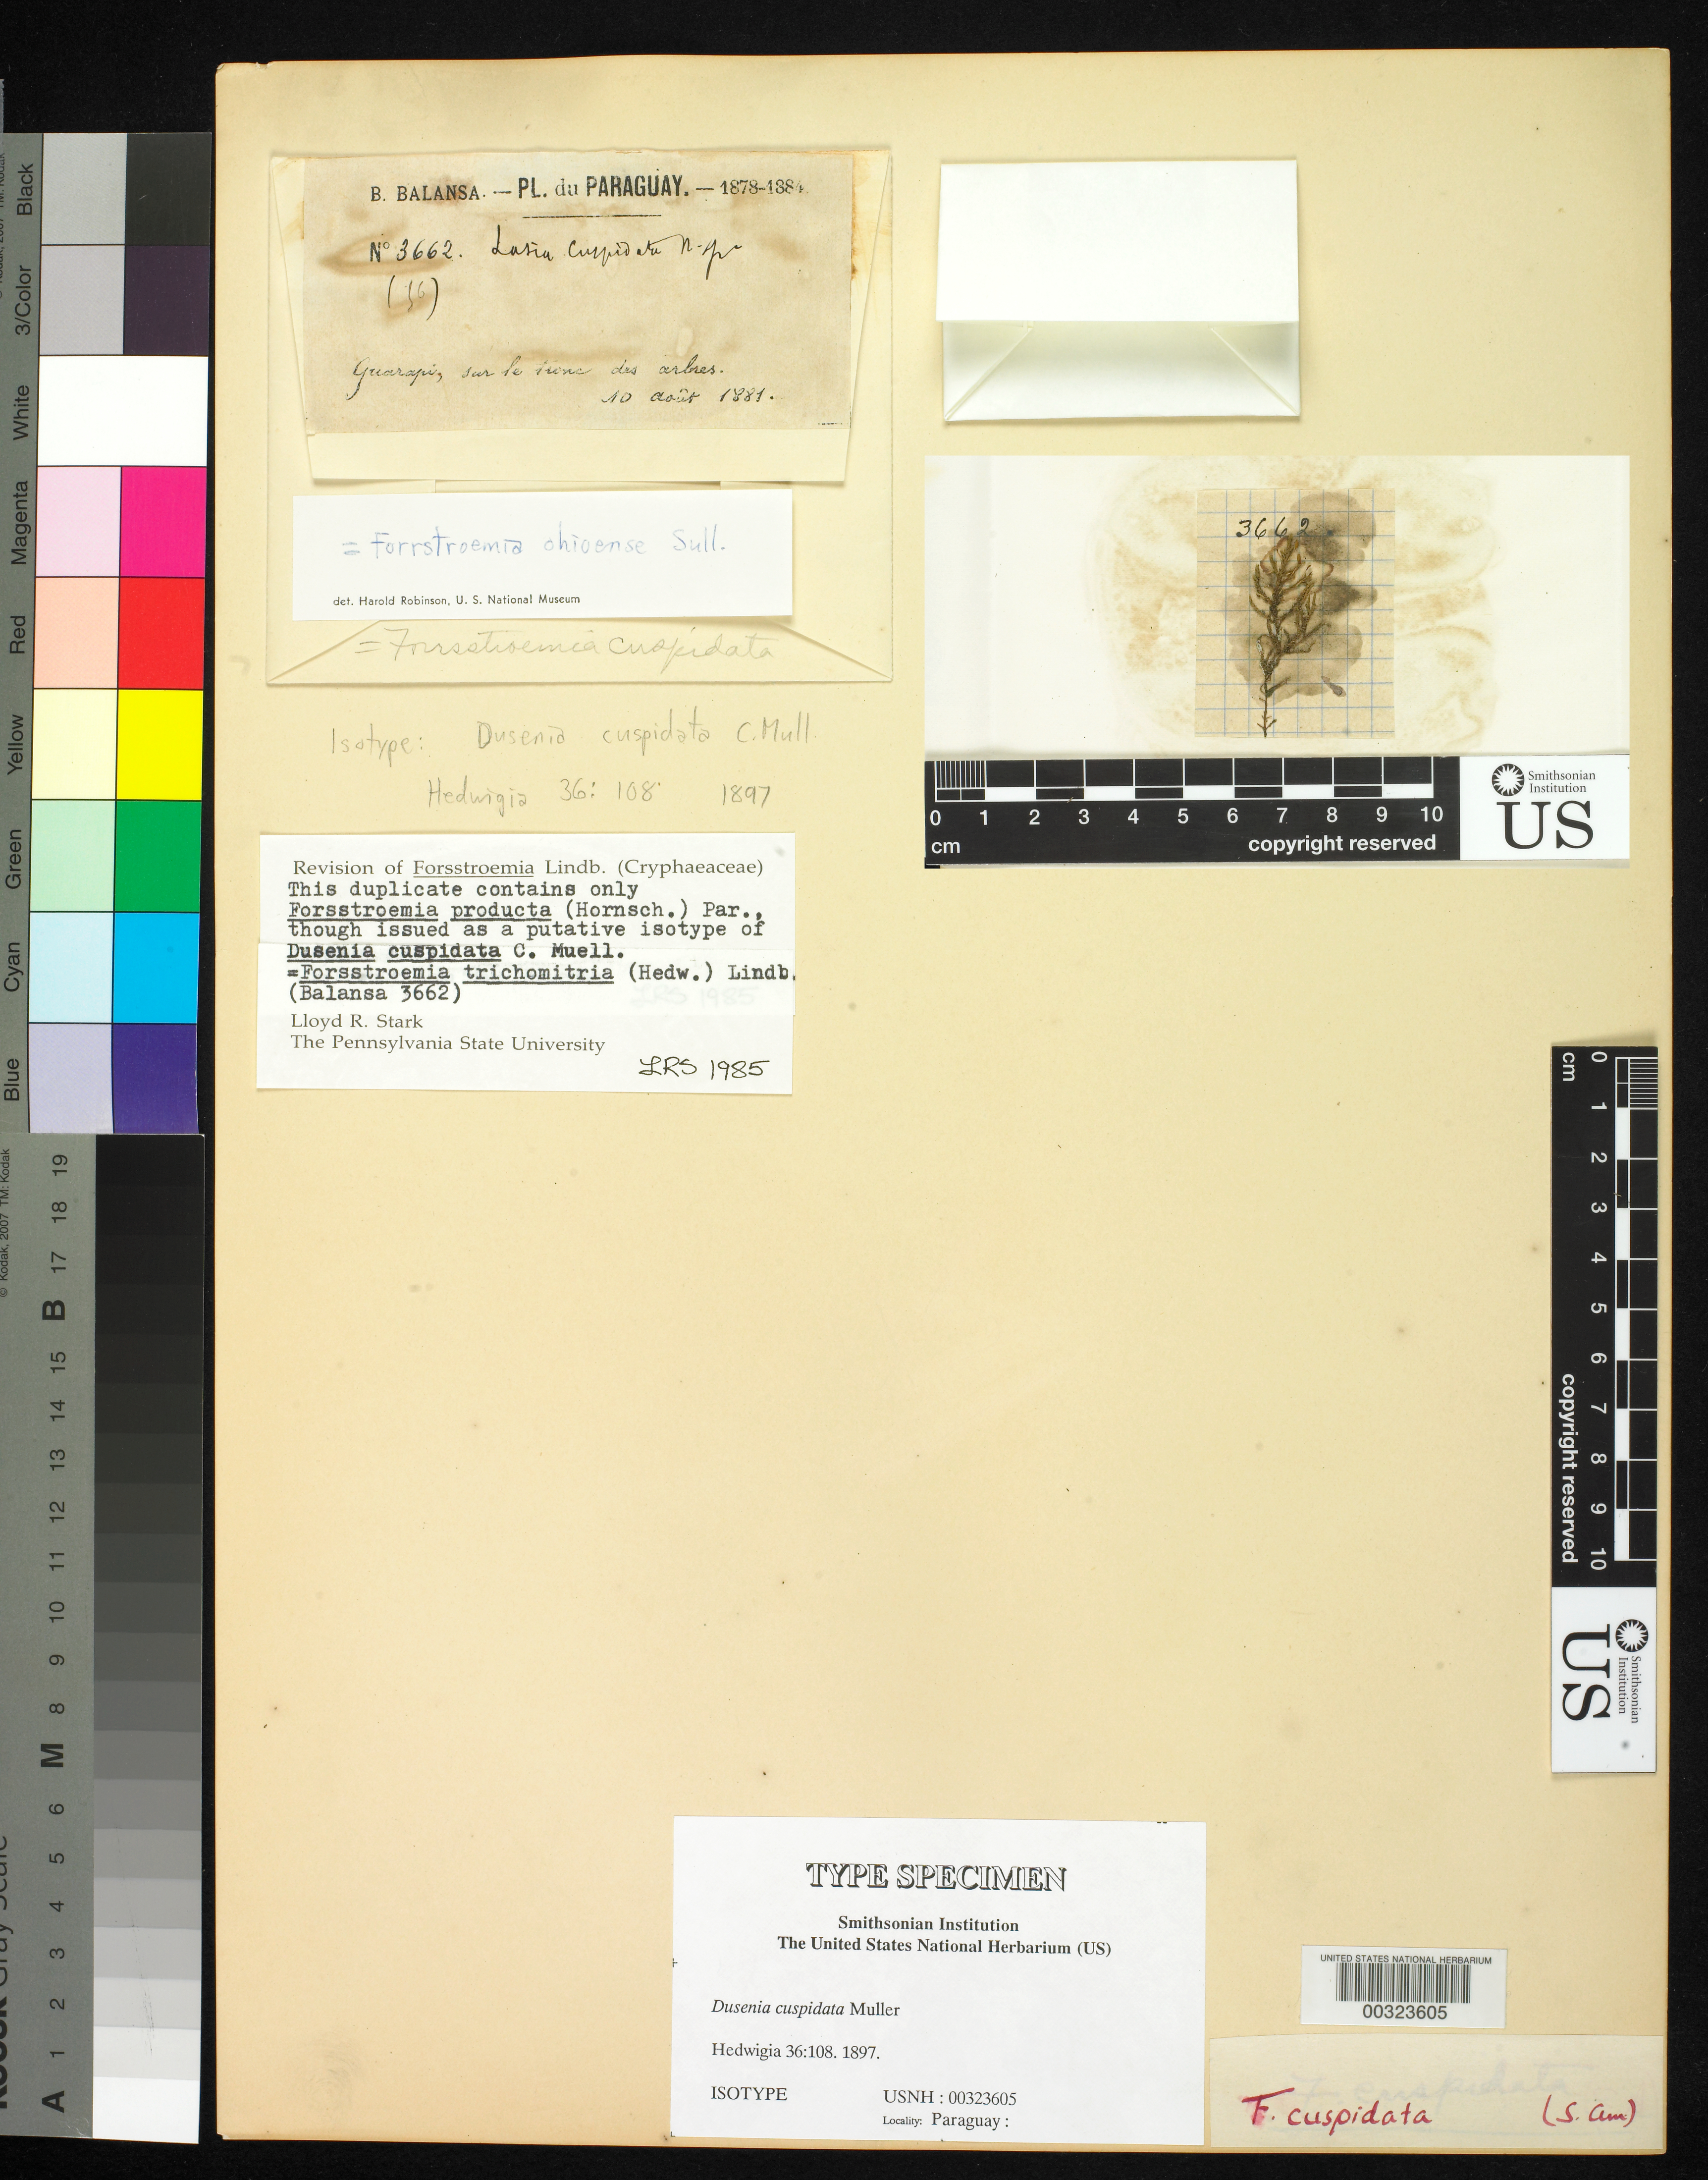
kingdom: Plantae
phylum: Bryophyta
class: Bryopsida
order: Hypnales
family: Leucodontaceae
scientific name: Dusenia cuspidata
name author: Müll. Hal.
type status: Isotype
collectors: B. Balansa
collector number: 3662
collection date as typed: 10 Aug 1881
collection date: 1881-08-10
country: Paraguay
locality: Guarapi.